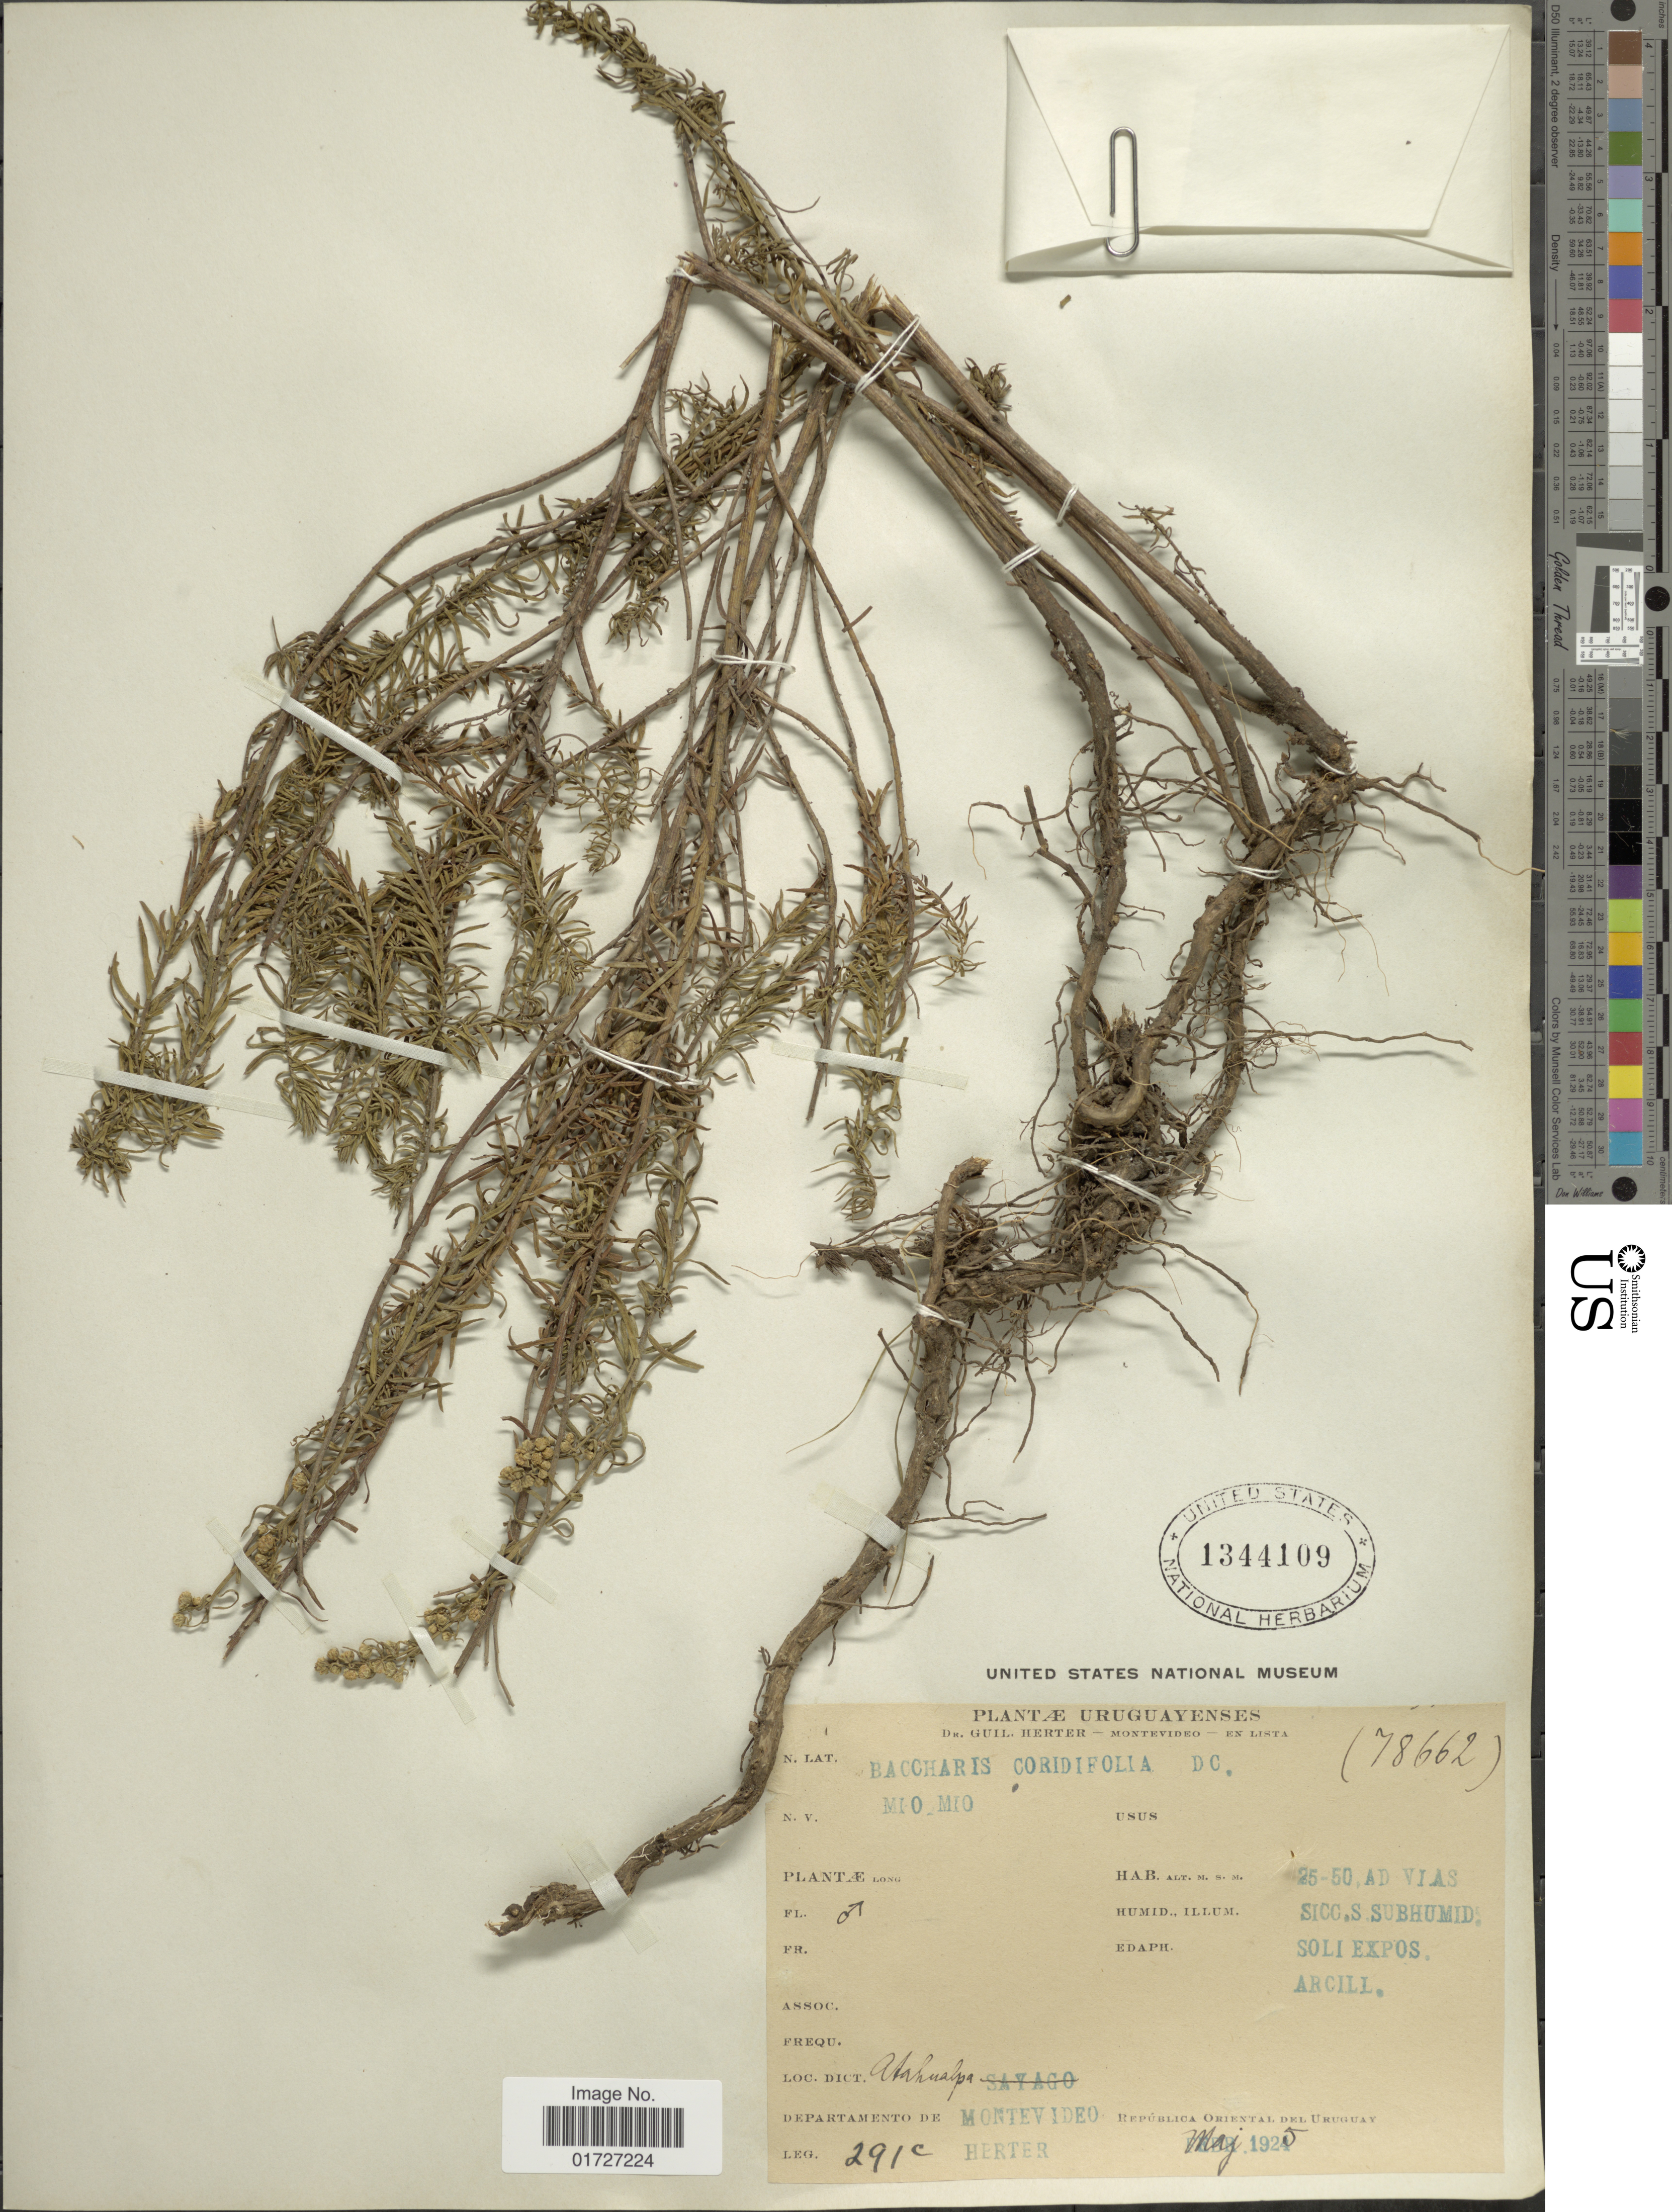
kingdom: Plantae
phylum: Tracheophyta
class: Magnoliopsida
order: Asterales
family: Asteraceae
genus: Baccharis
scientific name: Baccharis coridifolia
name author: DC.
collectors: W. G. Herter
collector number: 291c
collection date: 1925-05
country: Uruguay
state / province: Montevideo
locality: Atahualpa, Republica Oriental del Uruguay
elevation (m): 25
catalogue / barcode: US 1344109